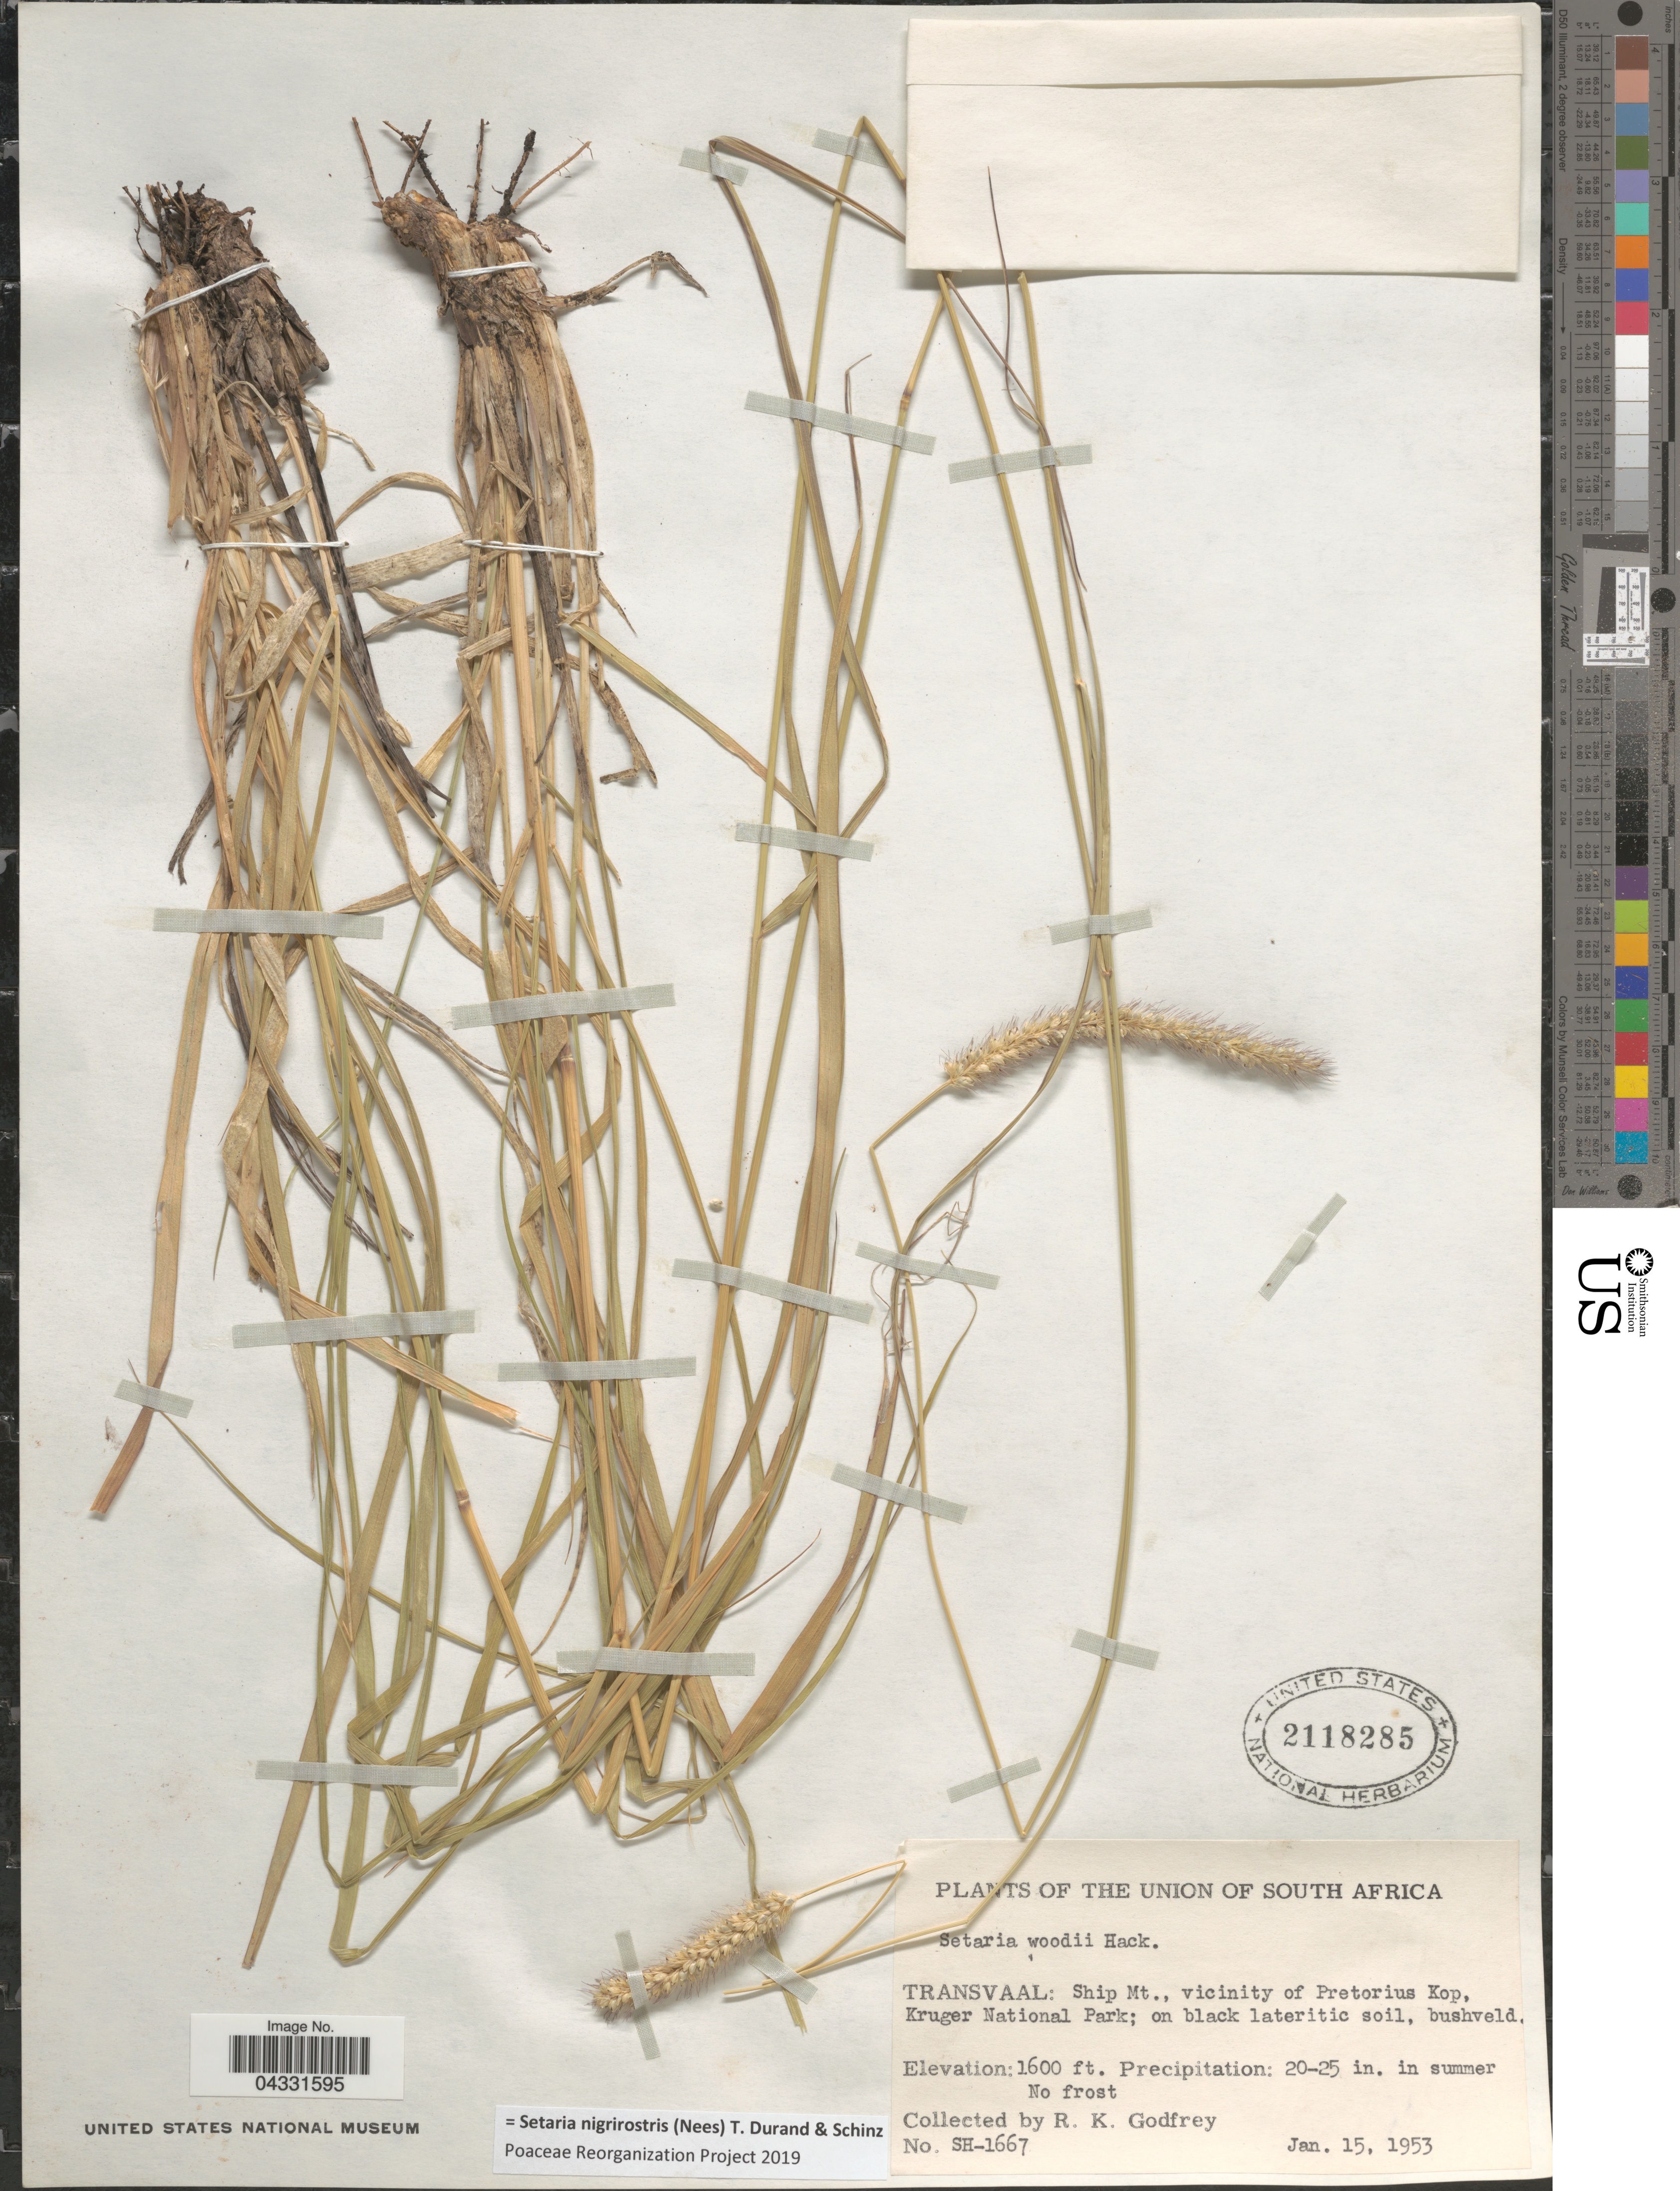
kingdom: Plantae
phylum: Tracheophyta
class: Liliopsida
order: Poales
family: Poaceae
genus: Setaria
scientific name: Setaria nigrirostris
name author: (Nees) Durand & Schinz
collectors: R. K. Godfrey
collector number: SH-1667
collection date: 1953-01-15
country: South Africa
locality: Union of South Africa. Transvaal: Ship Mt., vicinity of Pretorius Kop, Kruger National Park; on black lateritic soil, bushveld.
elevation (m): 488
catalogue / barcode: US 2118285